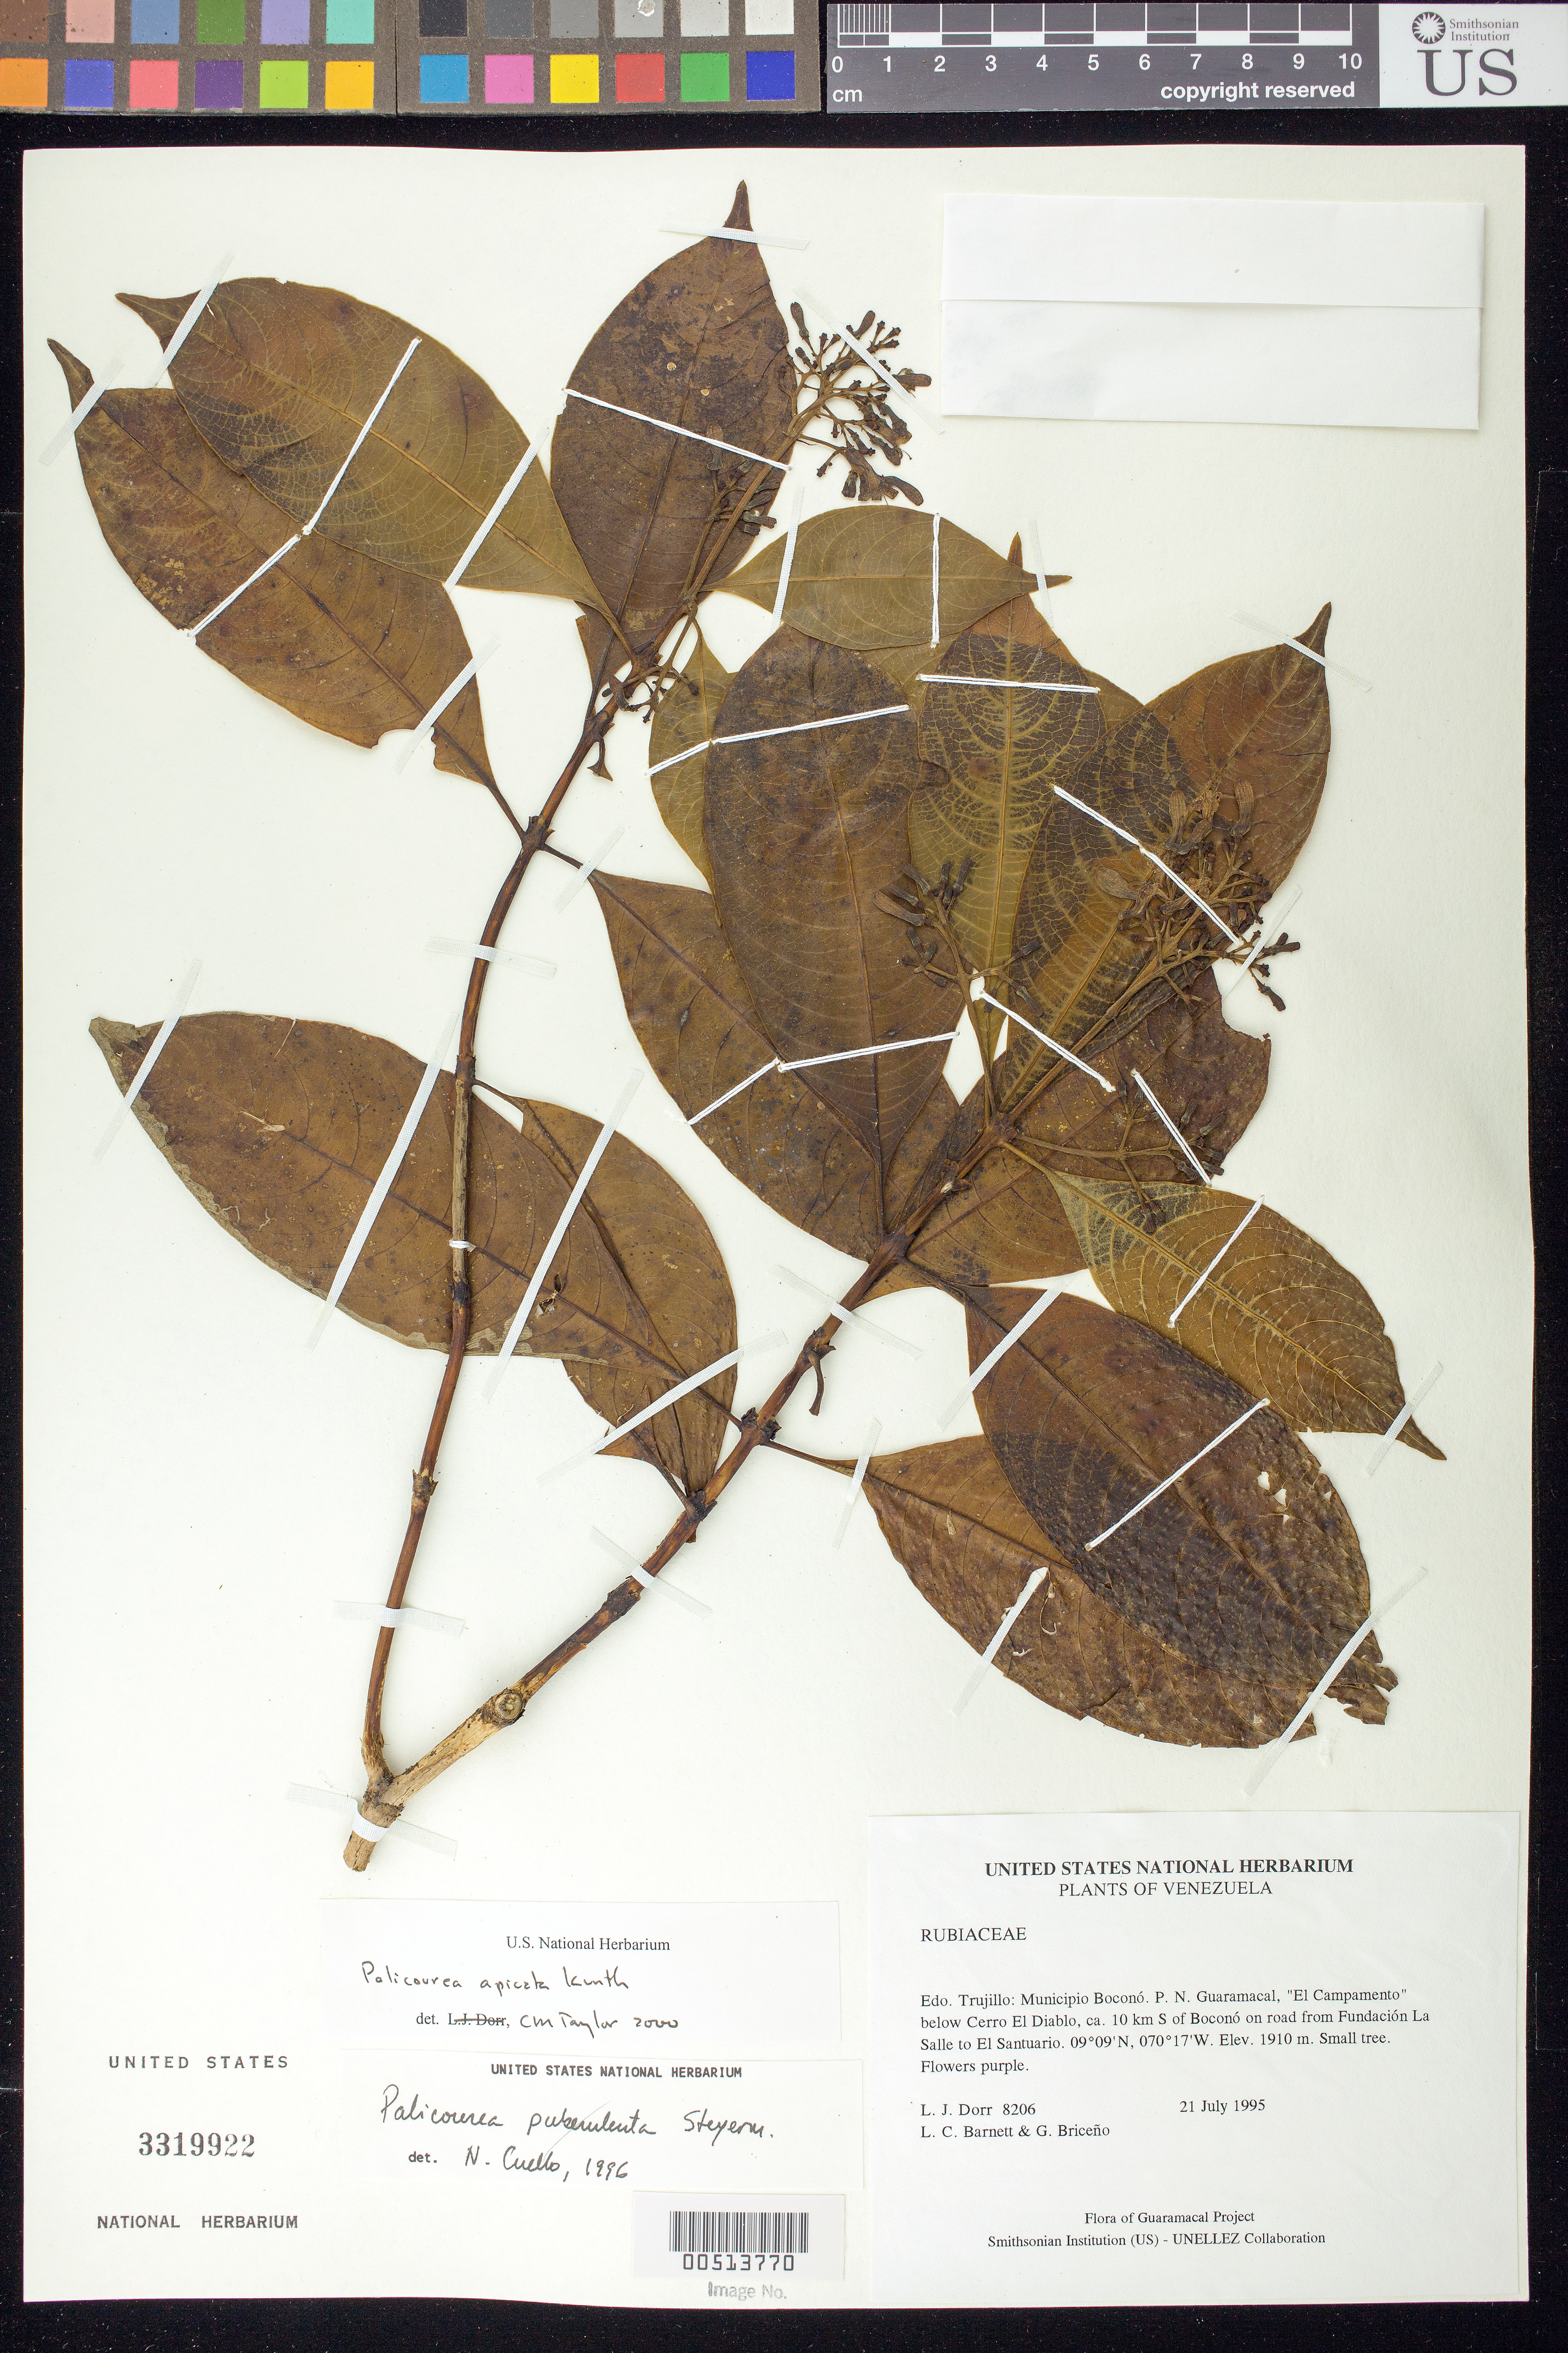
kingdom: Plantae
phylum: Tracheophyta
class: Magnoliopsida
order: Gentianales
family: Rubiaceae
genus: Palicourea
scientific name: Palicourea apicata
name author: Kunth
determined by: Taylor, Charlotte M.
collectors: L. J. Dorr, L. C. Barnett & G. Briceño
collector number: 8206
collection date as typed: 21 Jul 1995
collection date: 1995-07-21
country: Venezuela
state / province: Trujillo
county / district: Boconó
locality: Parque Nacional Guaramacal, "El Campamento" below Cerro El Diablo, ca. 10 km S of Boconó on road from Fundación La Salle to El Santuario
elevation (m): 1910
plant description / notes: F, MO, PORT, US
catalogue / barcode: US 3319922